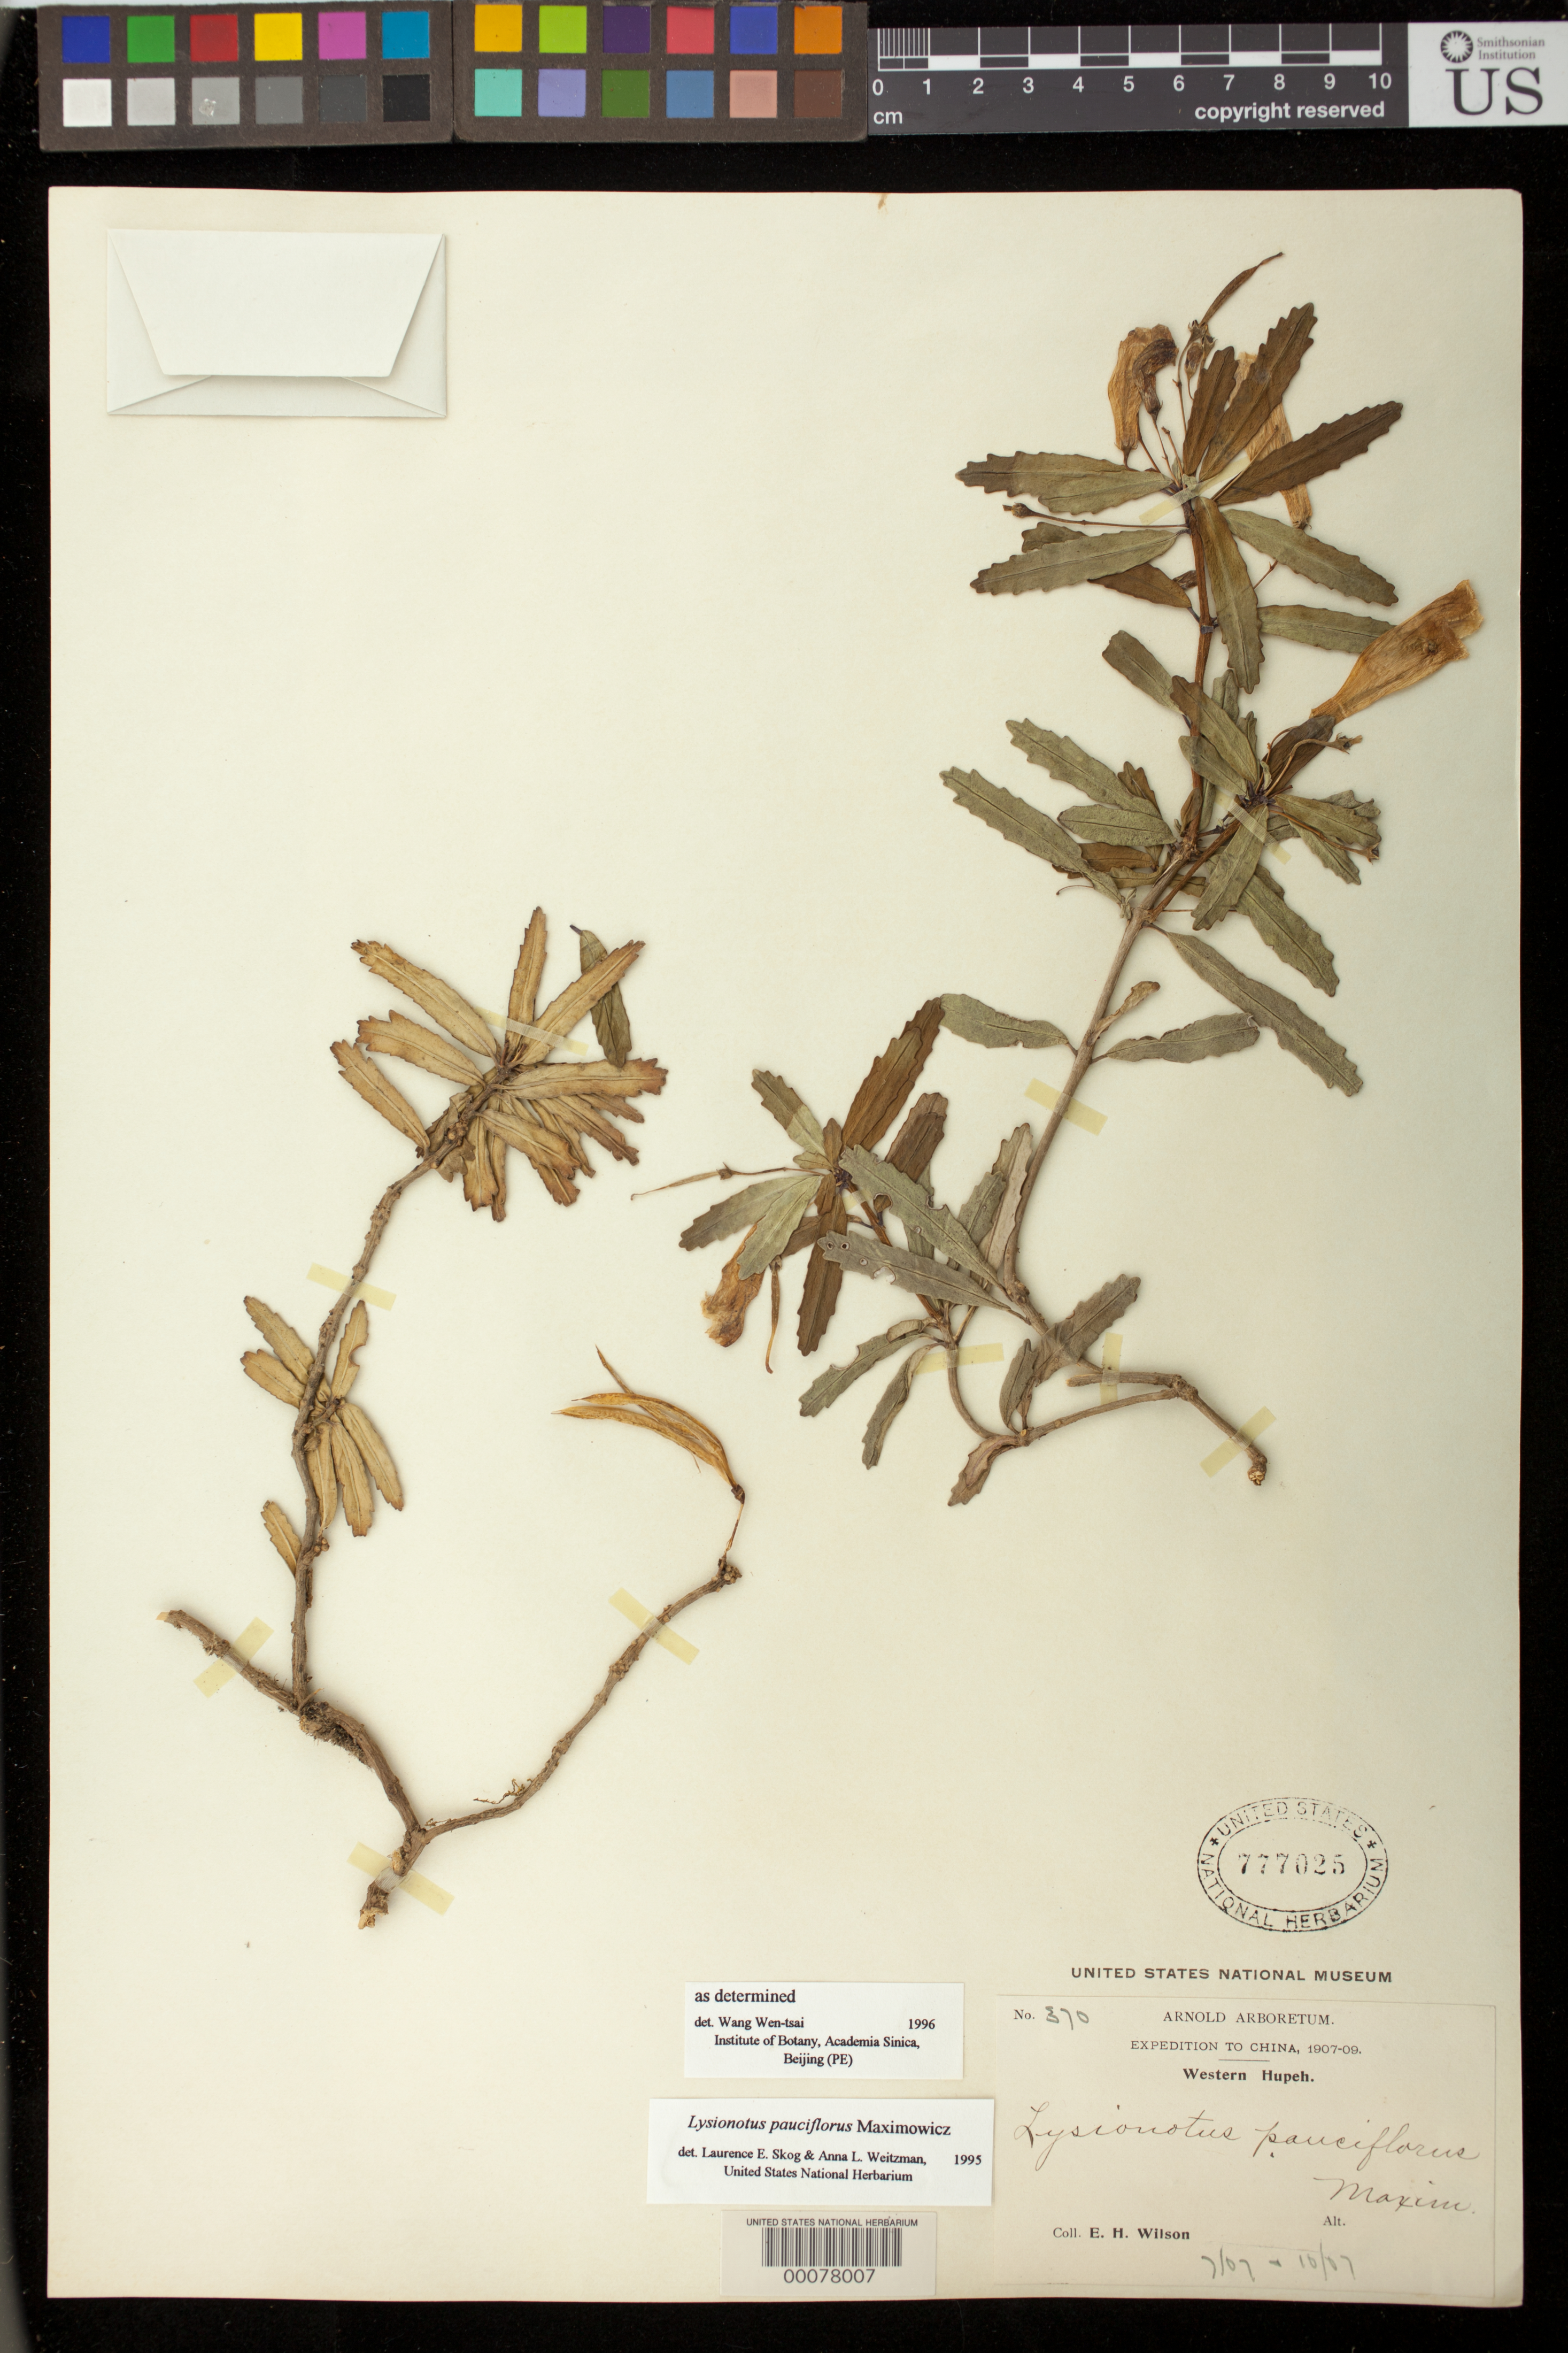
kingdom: Plantae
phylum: Tracheophyta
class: Magnoliopsida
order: Lamiales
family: Gesneriaceae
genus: Lysionotus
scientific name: Lysionotus pauciflorus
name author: Maxim.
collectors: E. H. Wilson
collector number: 370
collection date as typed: Jul-Oct 1907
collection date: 1907-07/1907-10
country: China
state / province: Hubei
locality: Western hupeh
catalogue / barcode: US 777025